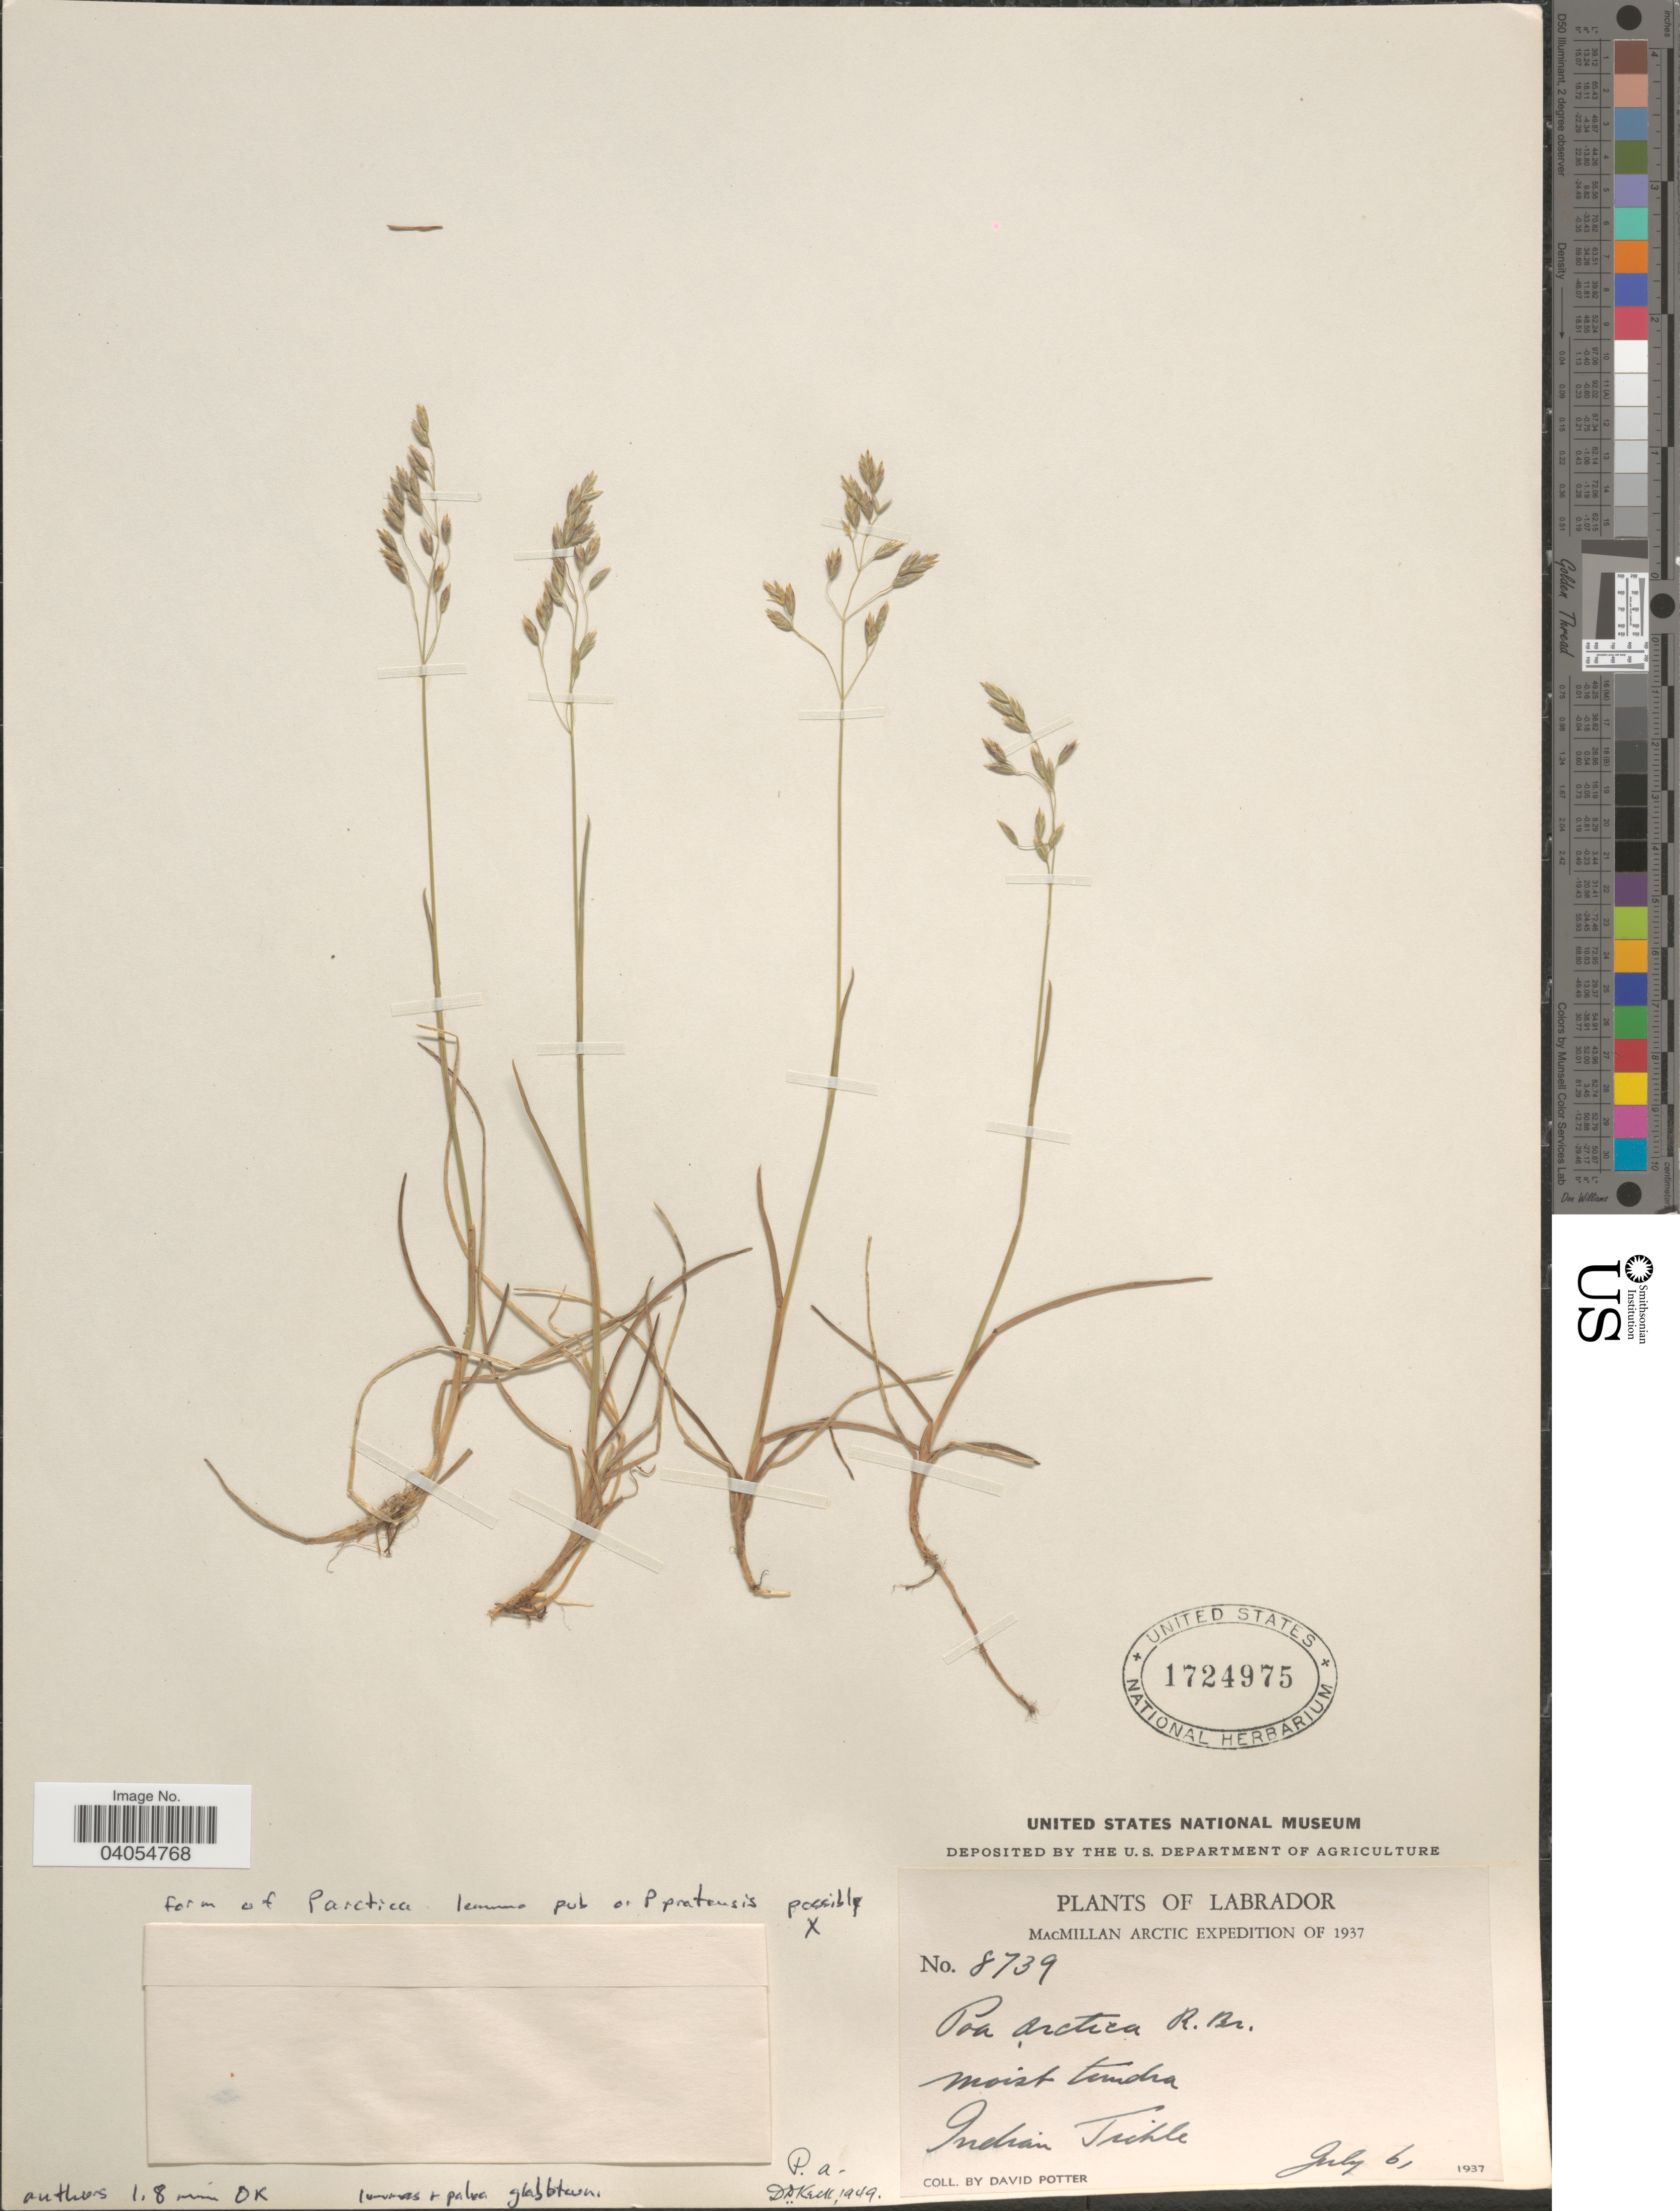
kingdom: Plantae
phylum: Tracheophyta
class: Liliopsida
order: Poales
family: Poaceae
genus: Poa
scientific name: Poa arctica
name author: R. Br.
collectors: D. Potter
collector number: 8739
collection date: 1937-07-06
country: Canada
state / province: Newfoundland and Labrador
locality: Labrador. Indian Tickle.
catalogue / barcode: US 1724975